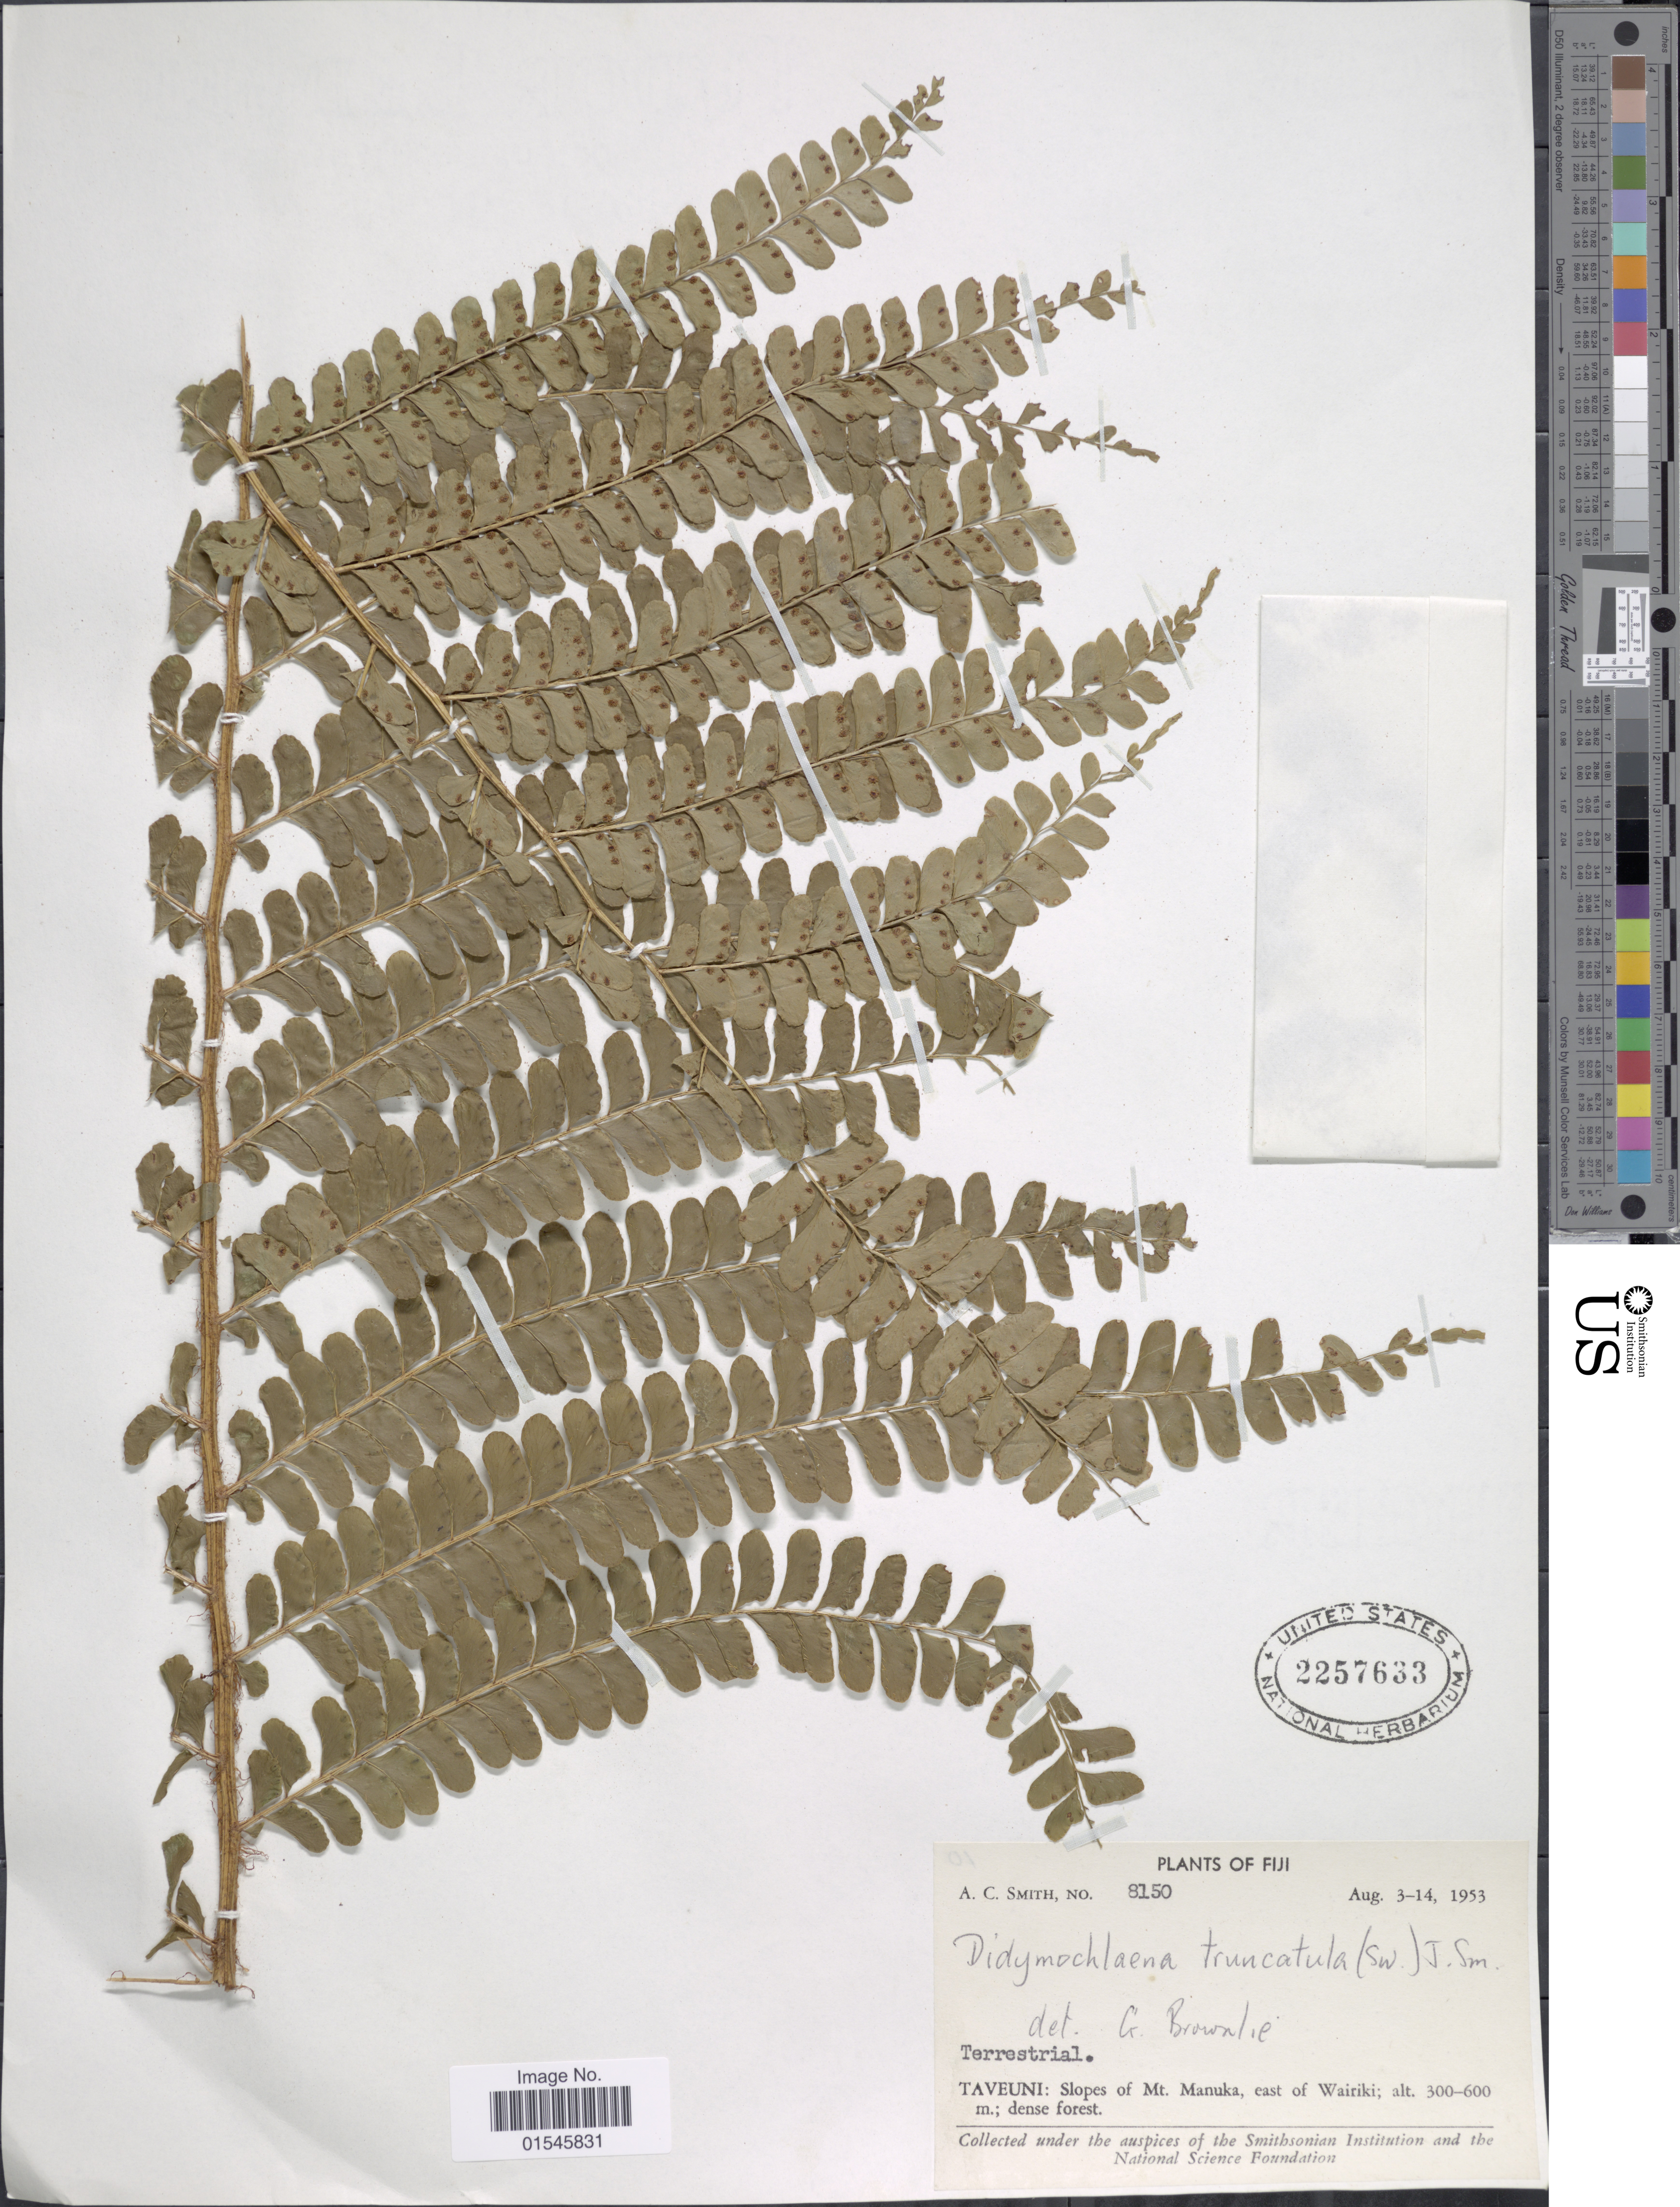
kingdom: Plantae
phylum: Tracheophyta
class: Polypodiopsida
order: Polypodiales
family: Didymochlaenaceae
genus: Didymochlaena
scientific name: Didymochlaena truncatula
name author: (Sw.) J. Sm.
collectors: A. C. Smith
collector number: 8150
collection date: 1953-08-03/1953-08-14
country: Fiji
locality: Tavaeuni: Slopes of Mt. Manuka, east of Wairiki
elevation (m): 300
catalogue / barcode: US 2257633